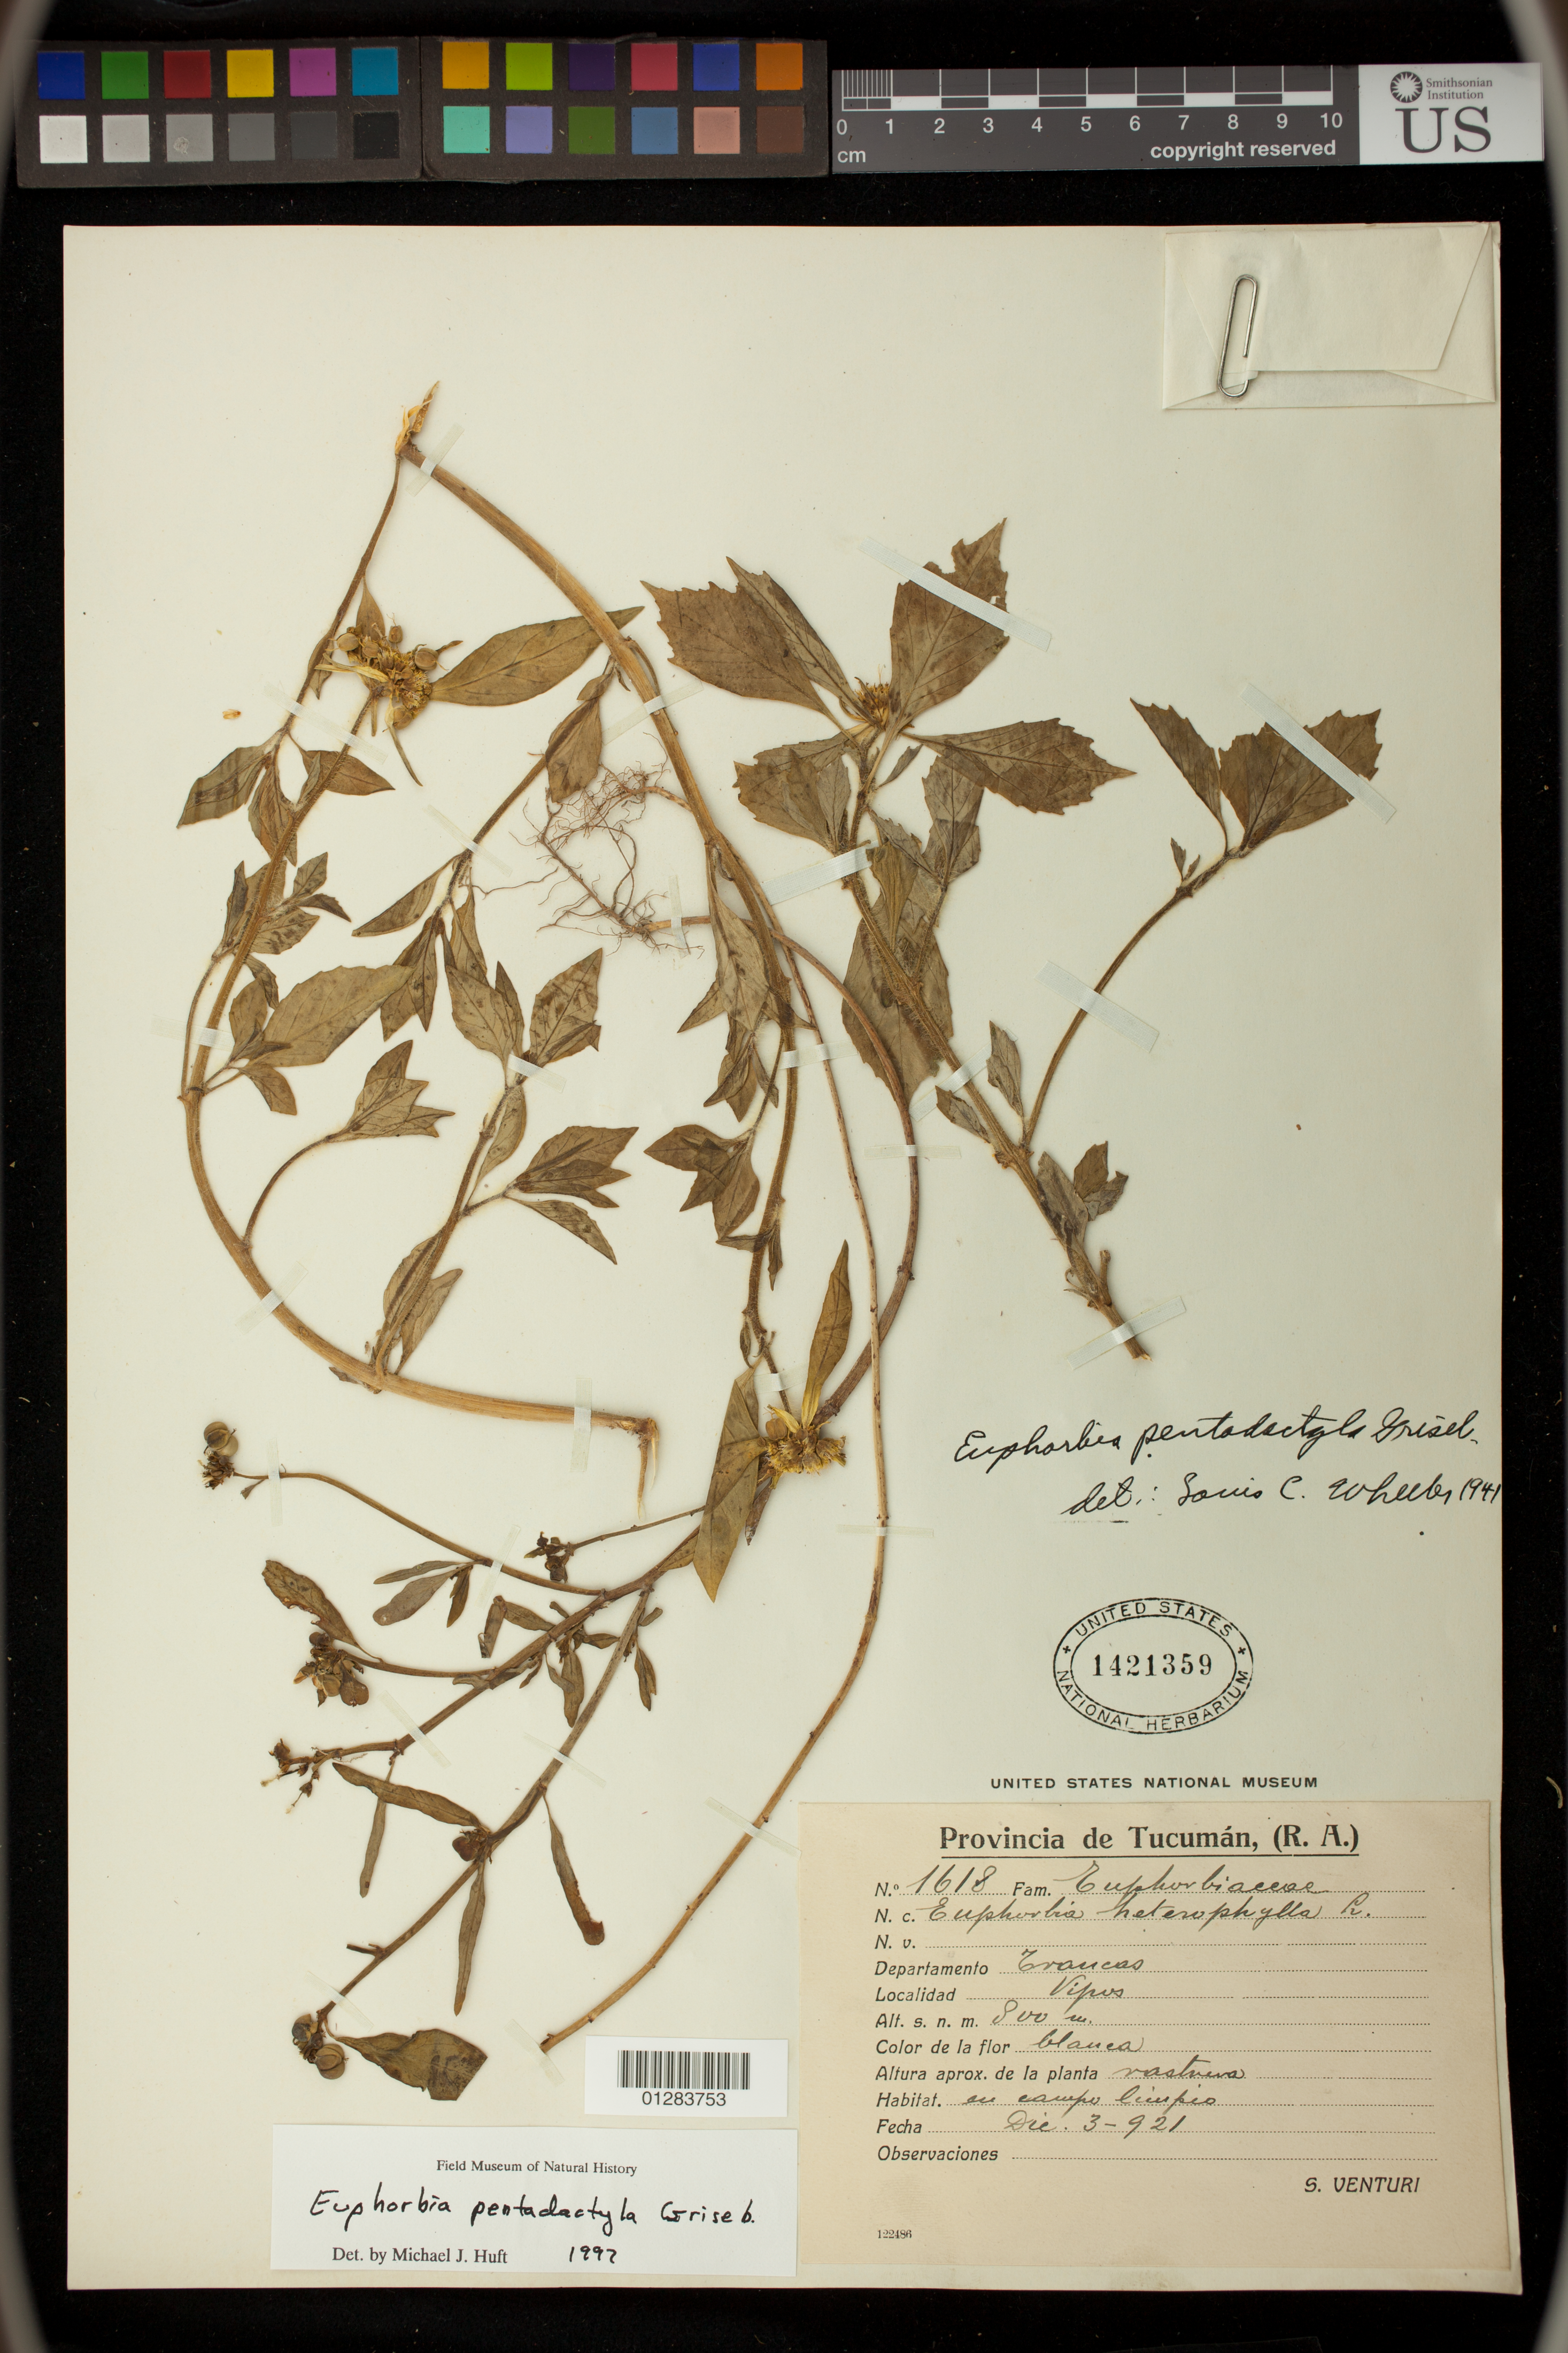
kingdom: Plantae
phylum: Tracheophyta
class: Magnoliopsida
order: Malpighiales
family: Euphorbiaceae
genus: Euphorbia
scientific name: Euphorbia pentadactyla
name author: Griseb.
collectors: S. Venturi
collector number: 1618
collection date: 1921-12-03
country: Argentina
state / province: Tucuman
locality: Trancas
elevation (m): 800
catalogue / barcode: US 1421359